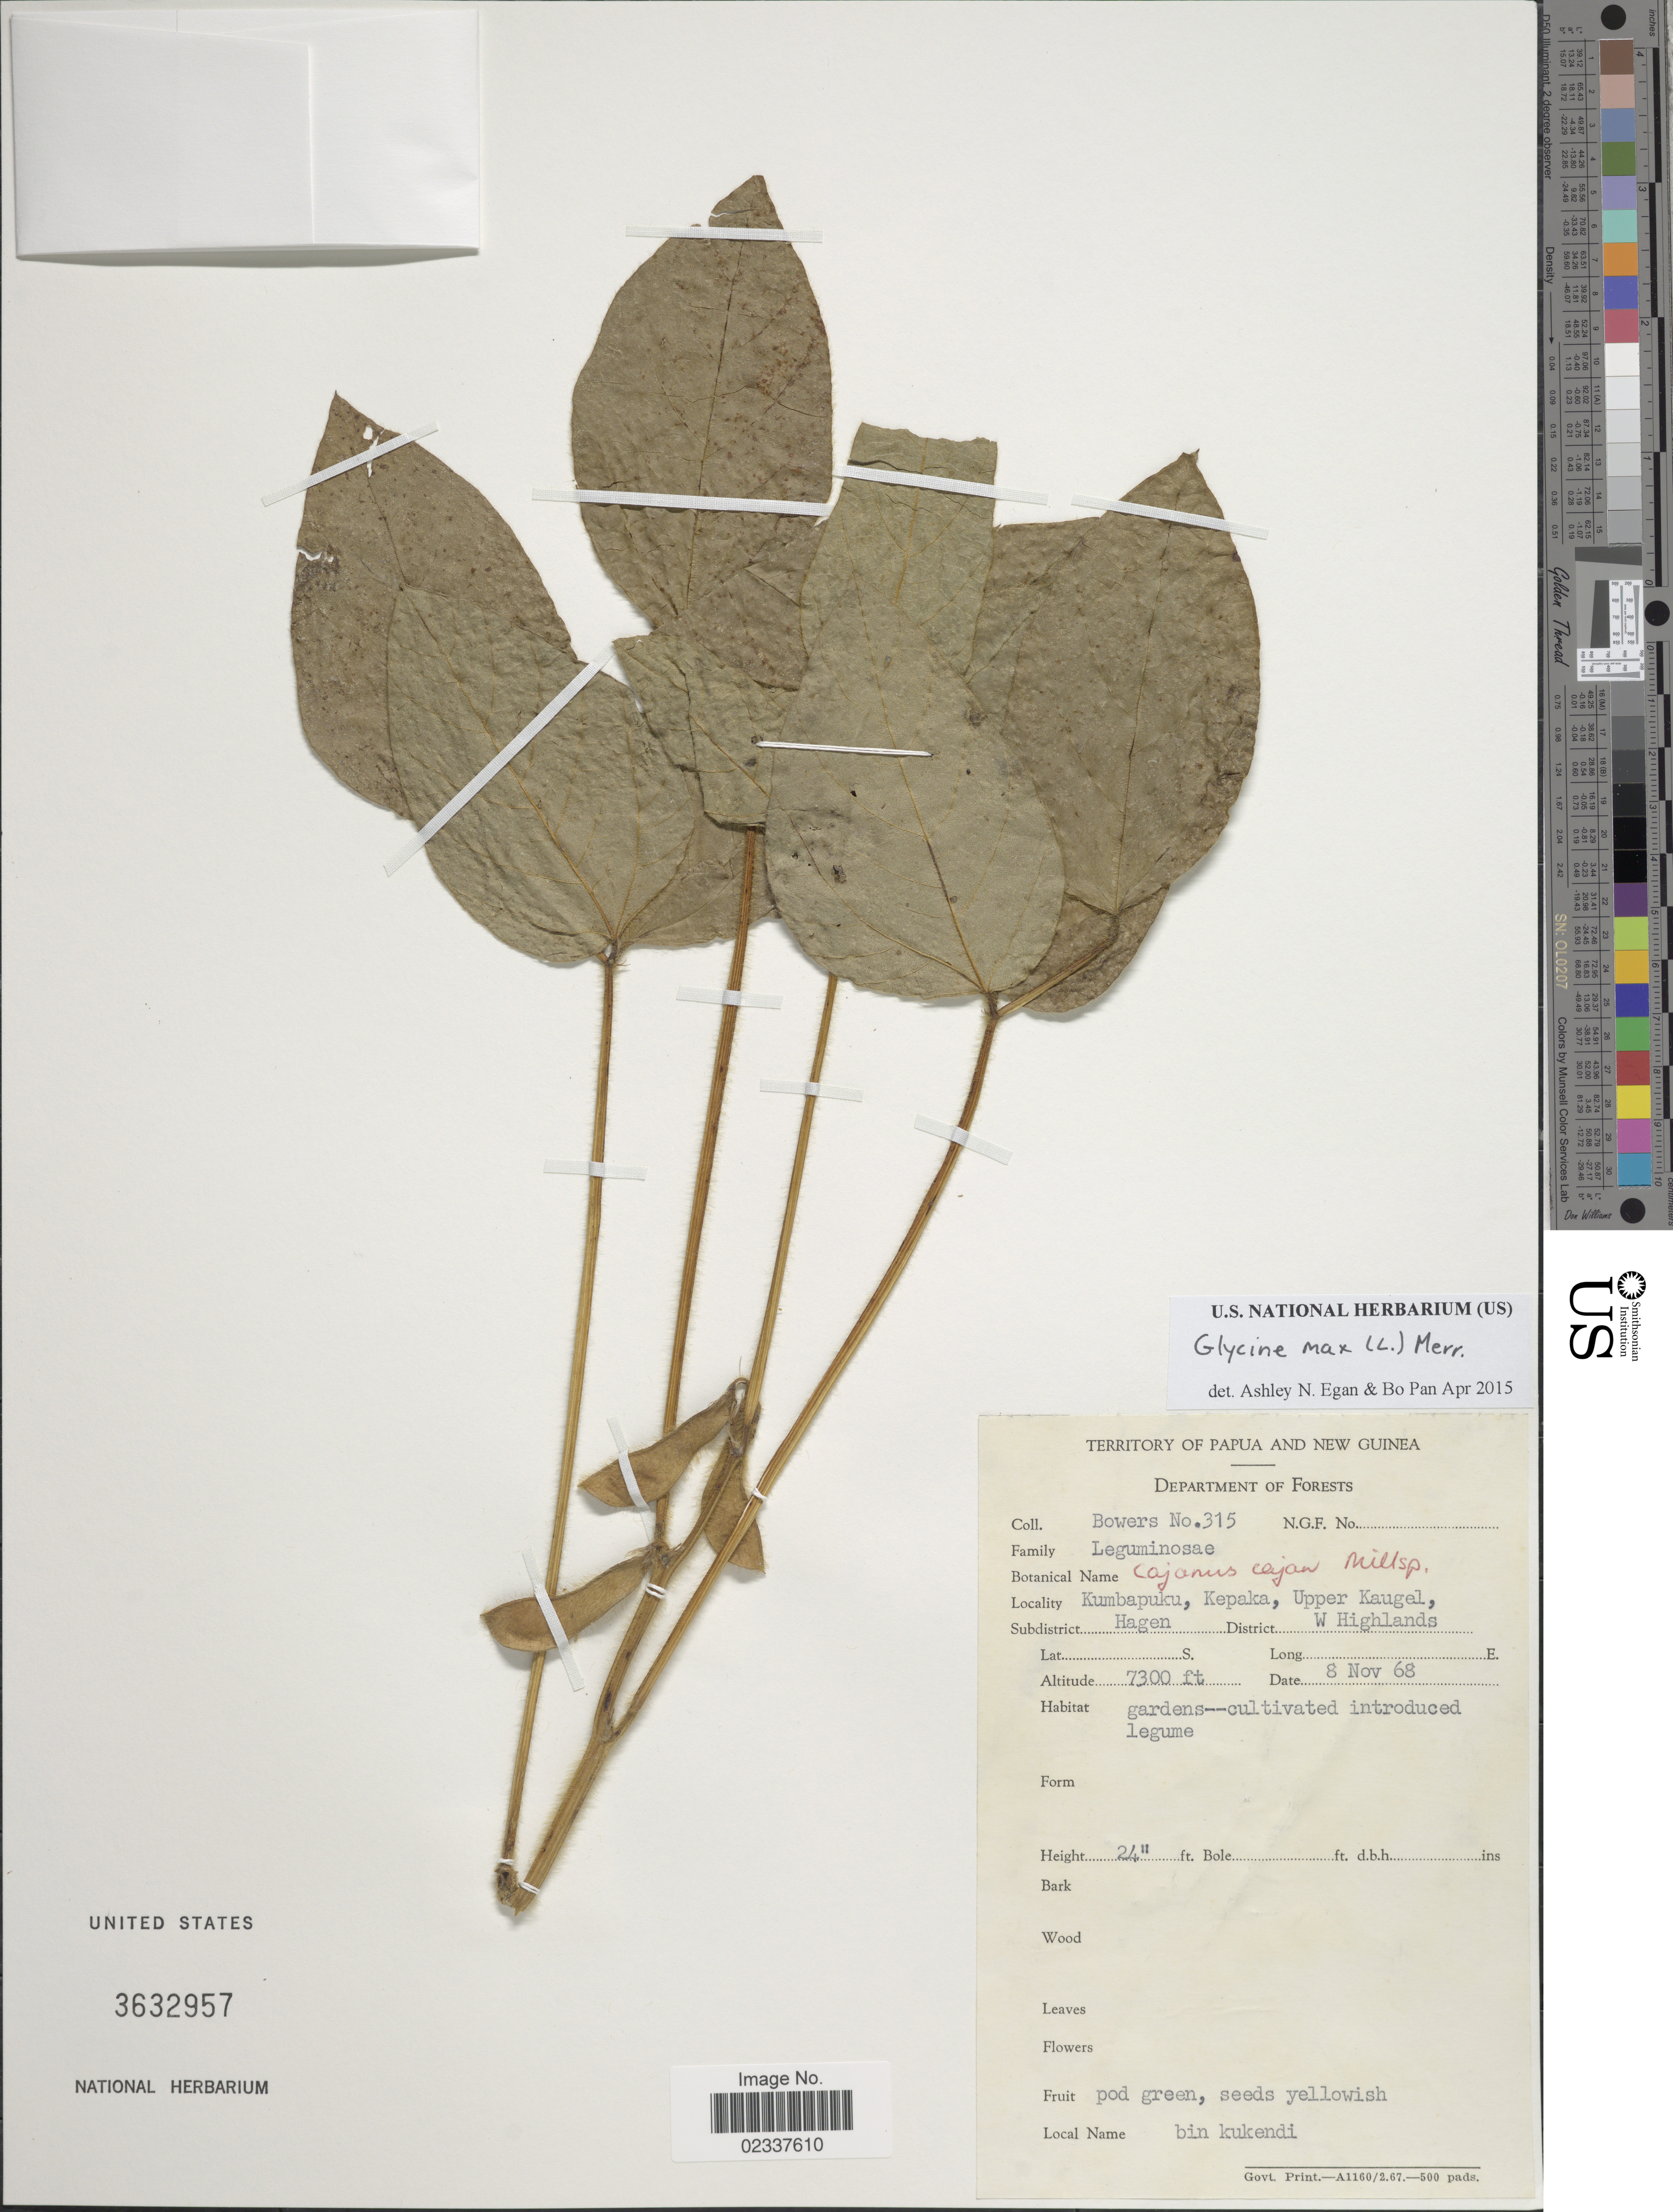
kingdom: Plantae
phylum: Tracheophyta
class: Magnoliopsida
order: Fabales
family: Fabaceae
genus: Glycine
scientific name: Glycine max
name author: (L.) Merr.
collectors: -. Bowers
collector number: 315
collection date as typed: Transcribed d/m/y: 8/11/68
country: Papua New Guinea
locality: Territory of Papua and New Guinea, Kumbapuku, Kepaka, Upper Kaugel, Subdistrict Hagen, District W. Highlands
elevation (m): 2225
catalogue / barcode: US 3632957